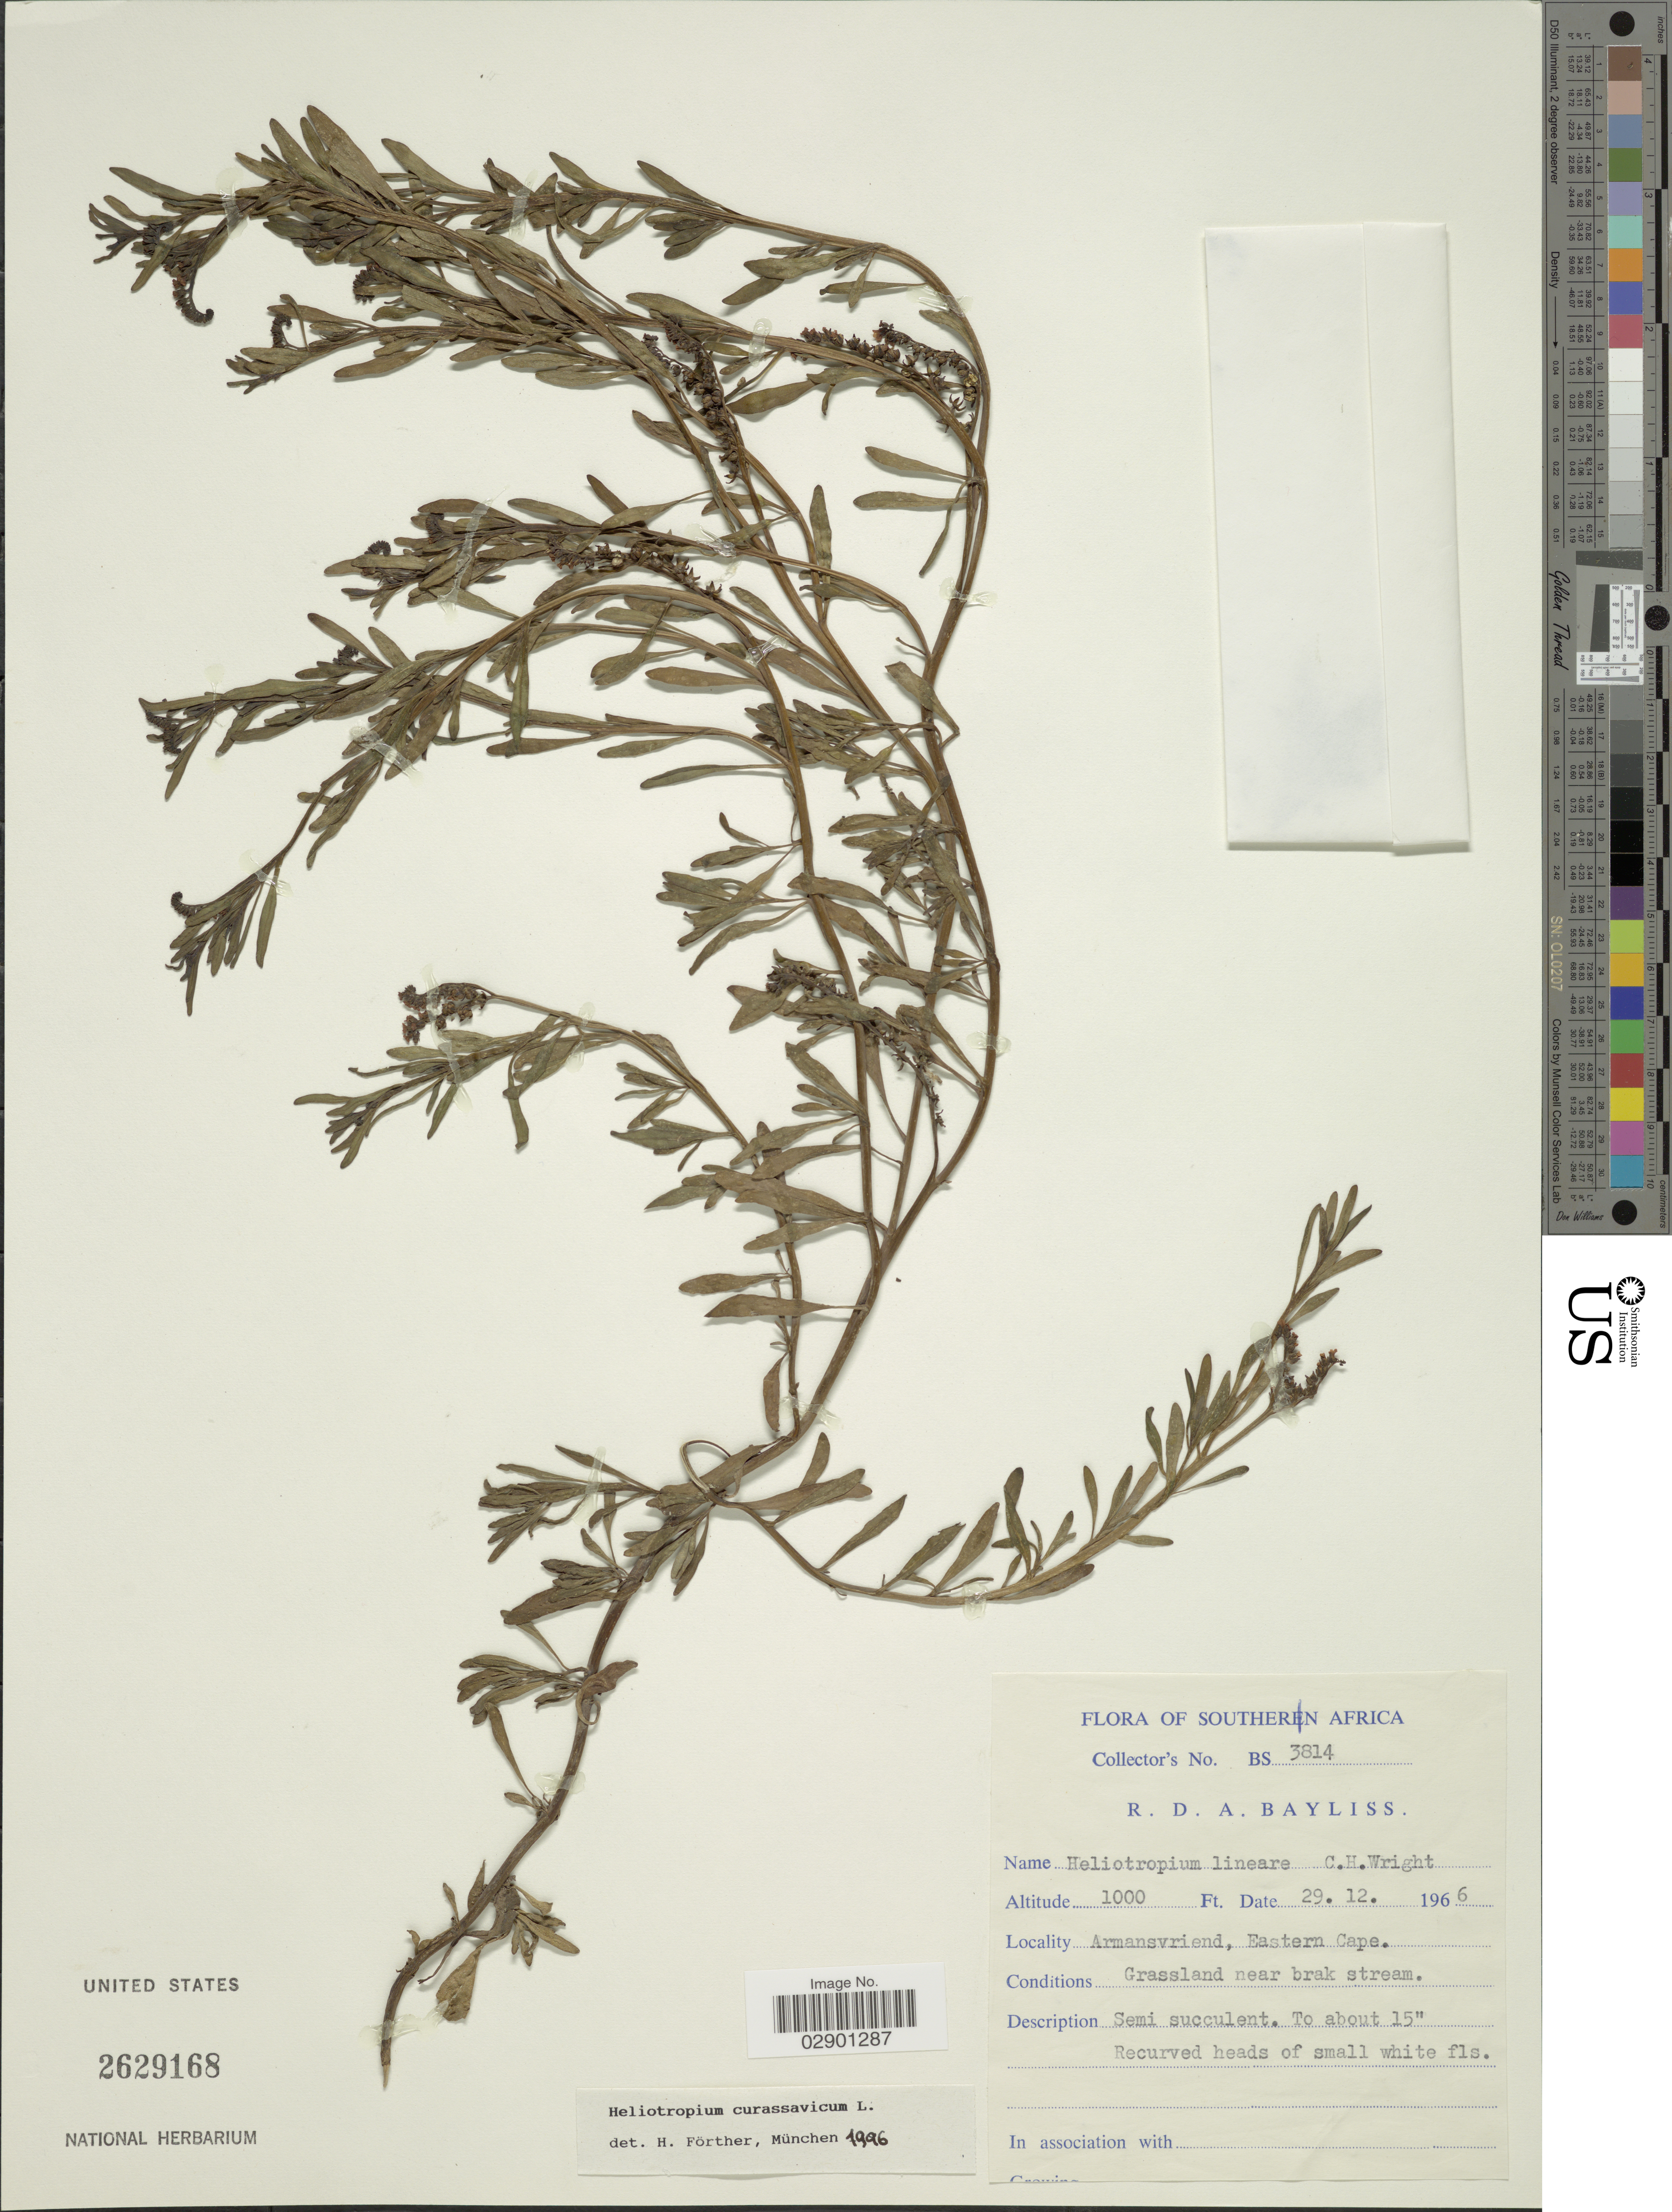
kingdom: Plantae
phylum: Tracheophyta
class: Magnoliopsida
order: Boraginales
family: Heliotropiaceae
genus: Heliotropium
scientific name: Heliotropium curassavicum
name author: L.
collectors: R. Bayliss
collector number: BS 3814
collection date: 1966-12-29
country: South Africa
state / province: Eastern Cape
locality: Southern Africa. Armansvriend, Eastern Cape.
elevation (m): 305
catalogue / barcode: US 2629168